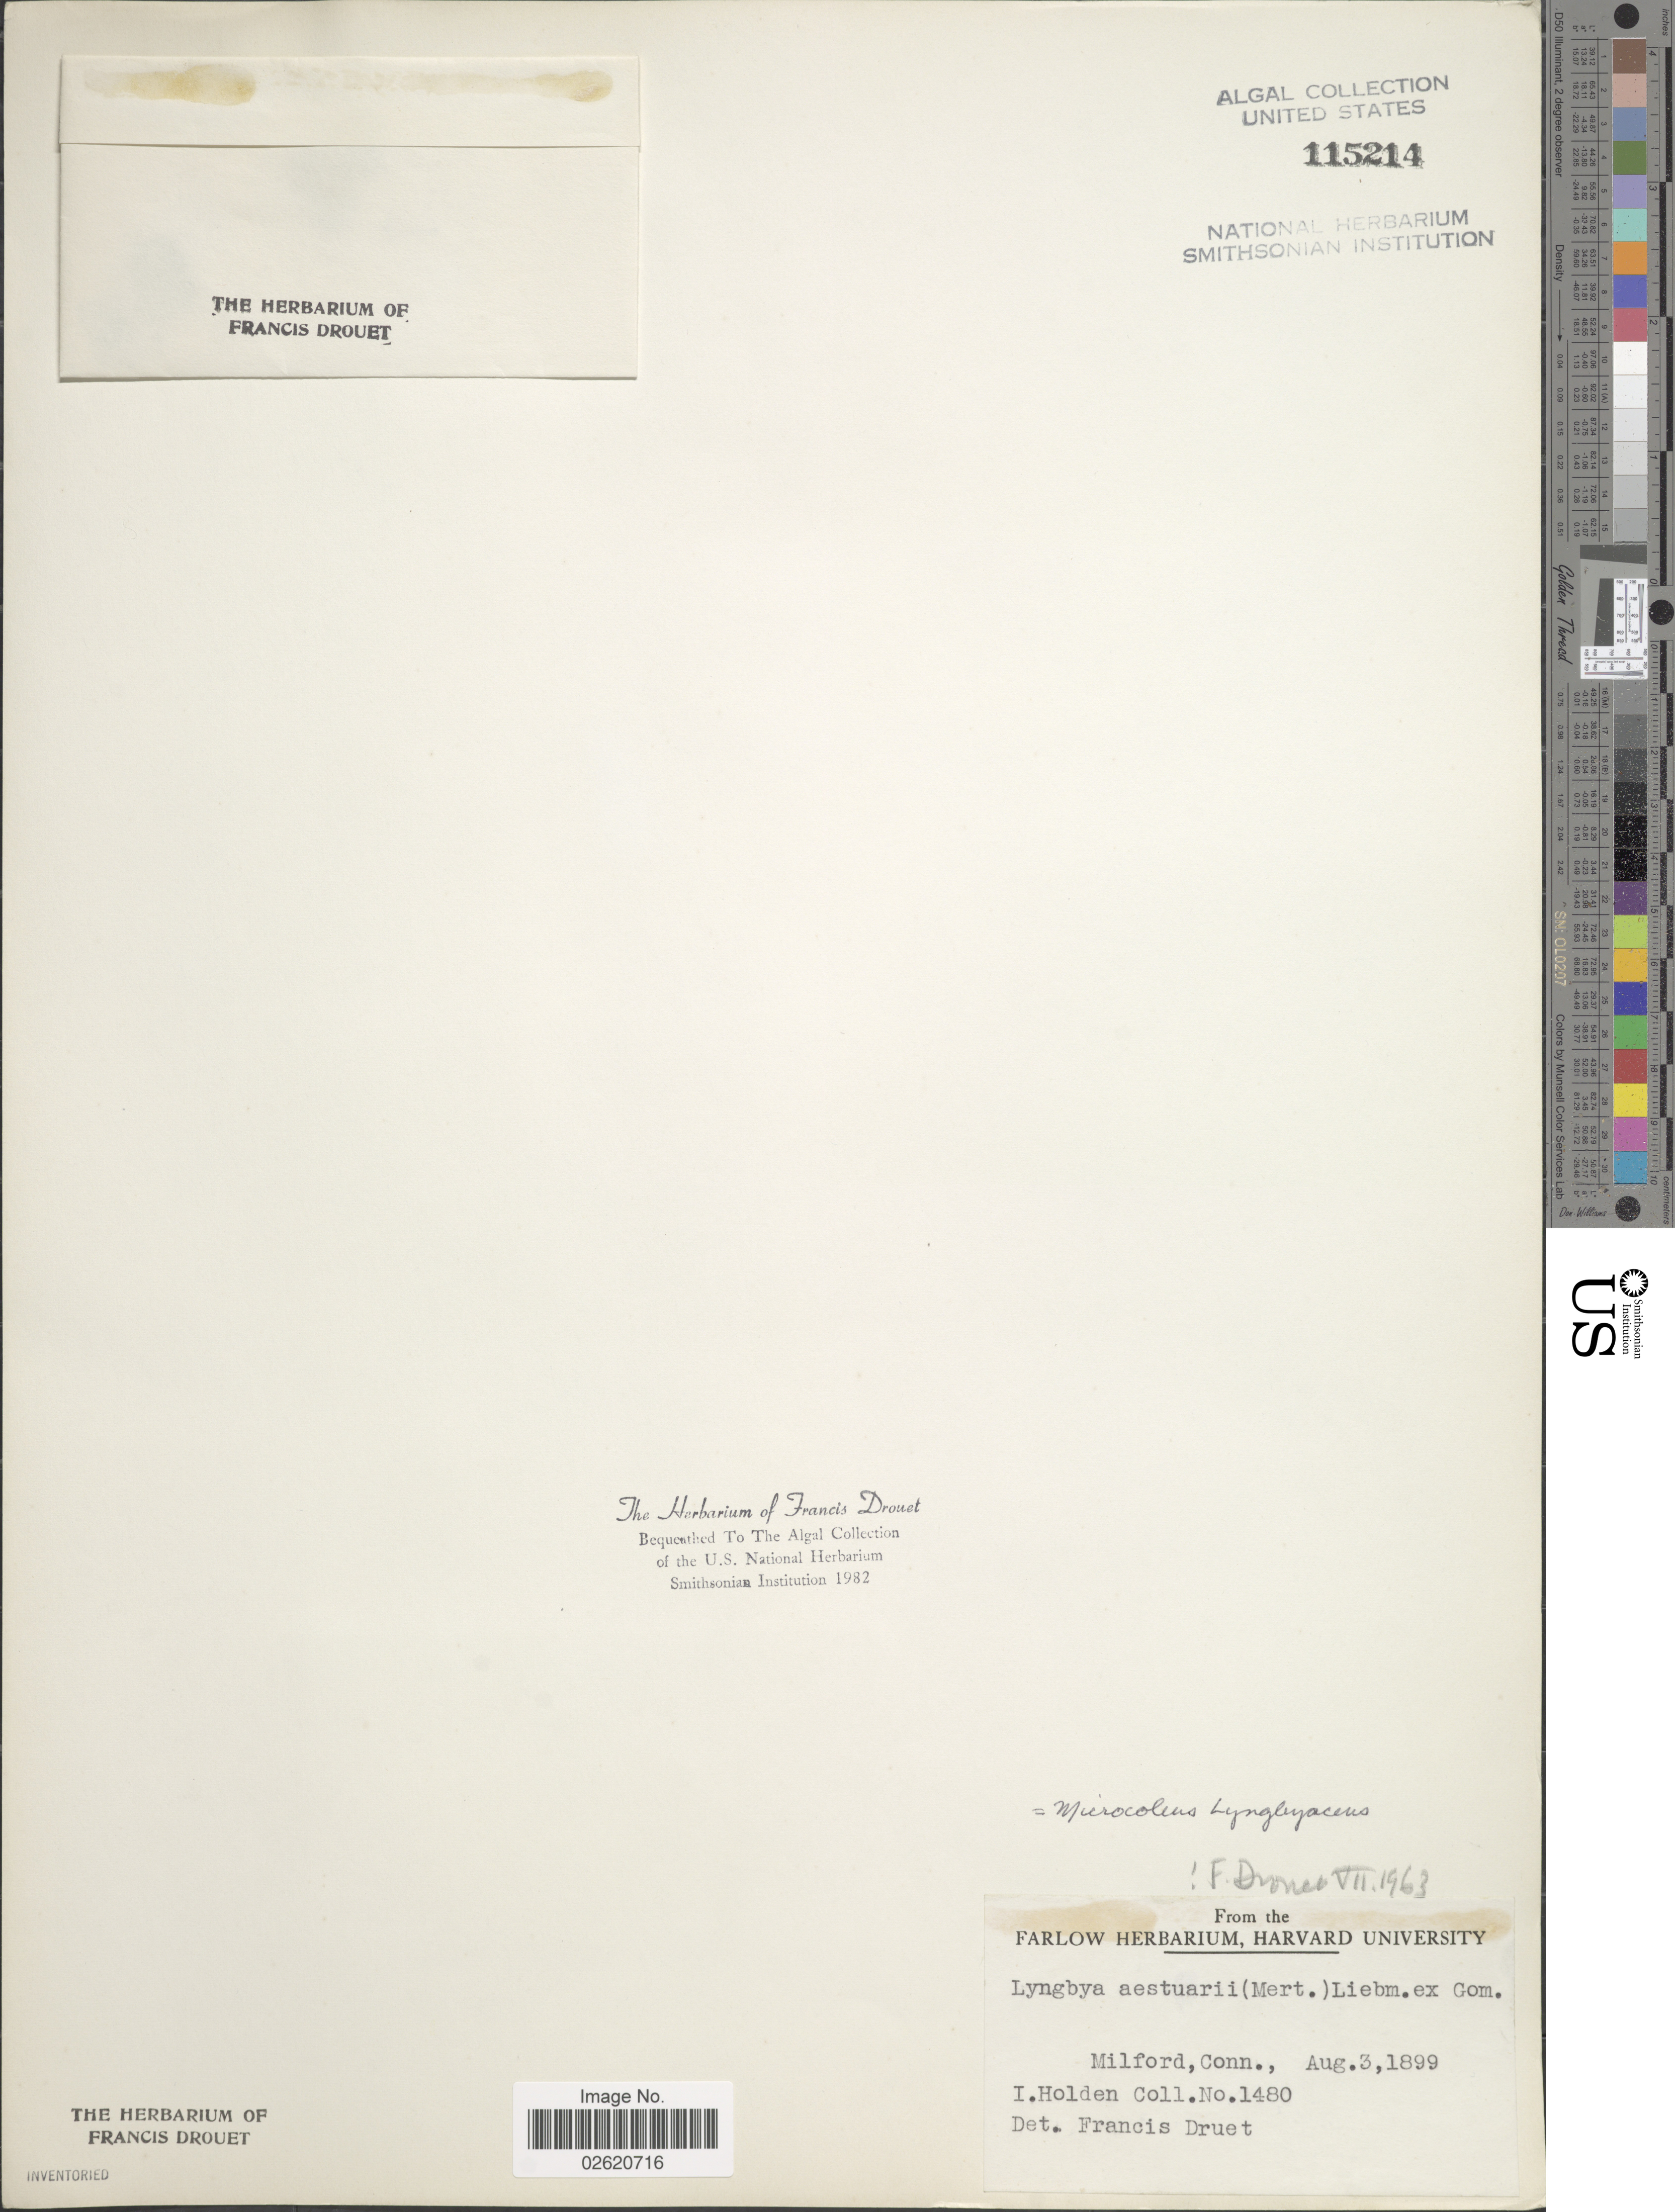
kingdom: Bacteria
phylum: Cyanobacteria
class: Cyanobacteriia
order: Cyanobacteriales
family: Microcoleaceae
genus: Microcoleus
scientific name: Microcoleus lyngbyaceus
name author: Kütz. ex Forti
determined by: Drouet, F. E.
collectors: I. Holden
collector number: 1480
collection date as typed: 03 Aug 1899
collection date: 1899-08-03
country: United States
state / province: Connecticut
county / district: New Haven County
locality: Milford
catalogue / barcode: US 115214